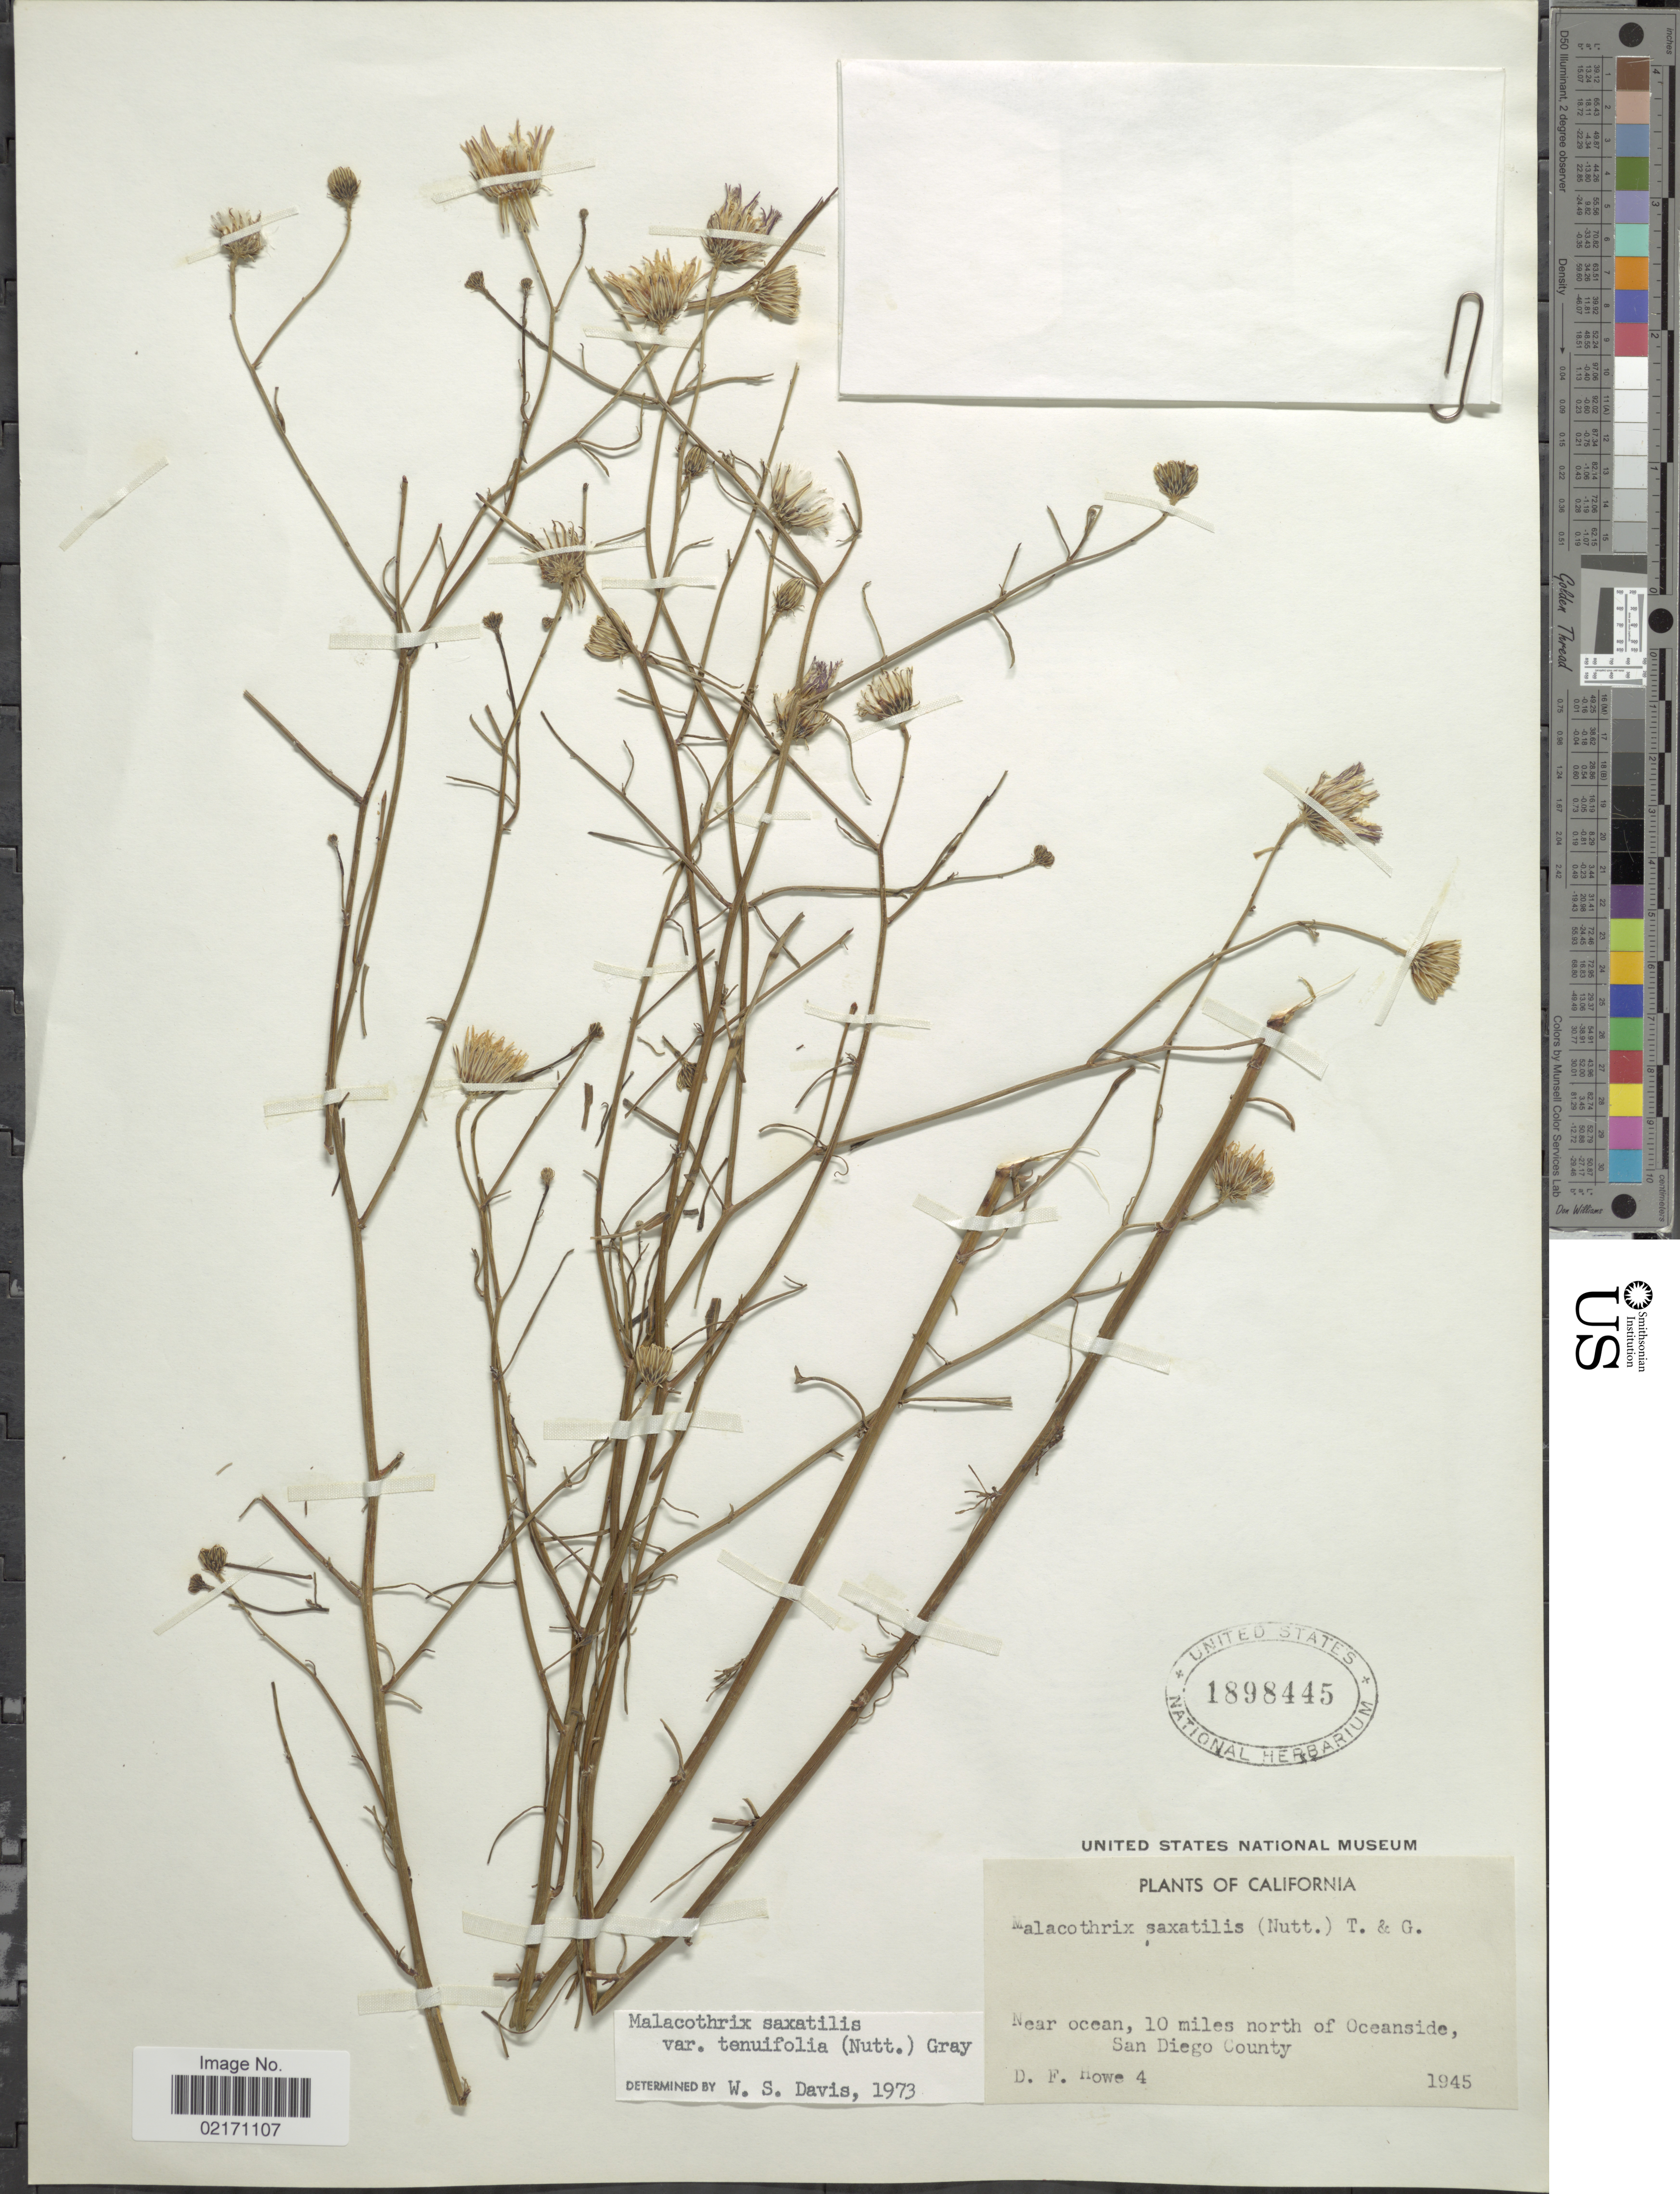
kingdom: Plantae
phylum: Tracheophyta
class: Magnoliopsida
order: Asterales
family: Asteraceae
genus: Malacothrix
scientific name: Malacothrix saxatilis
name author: Torr. & A. Gray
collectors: D. Howe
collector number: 4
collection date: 1945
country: United States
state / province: California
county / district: San Diego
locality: Near ocean, 10 miles north of Oceanside, San Diego County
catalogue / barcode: US 1898445